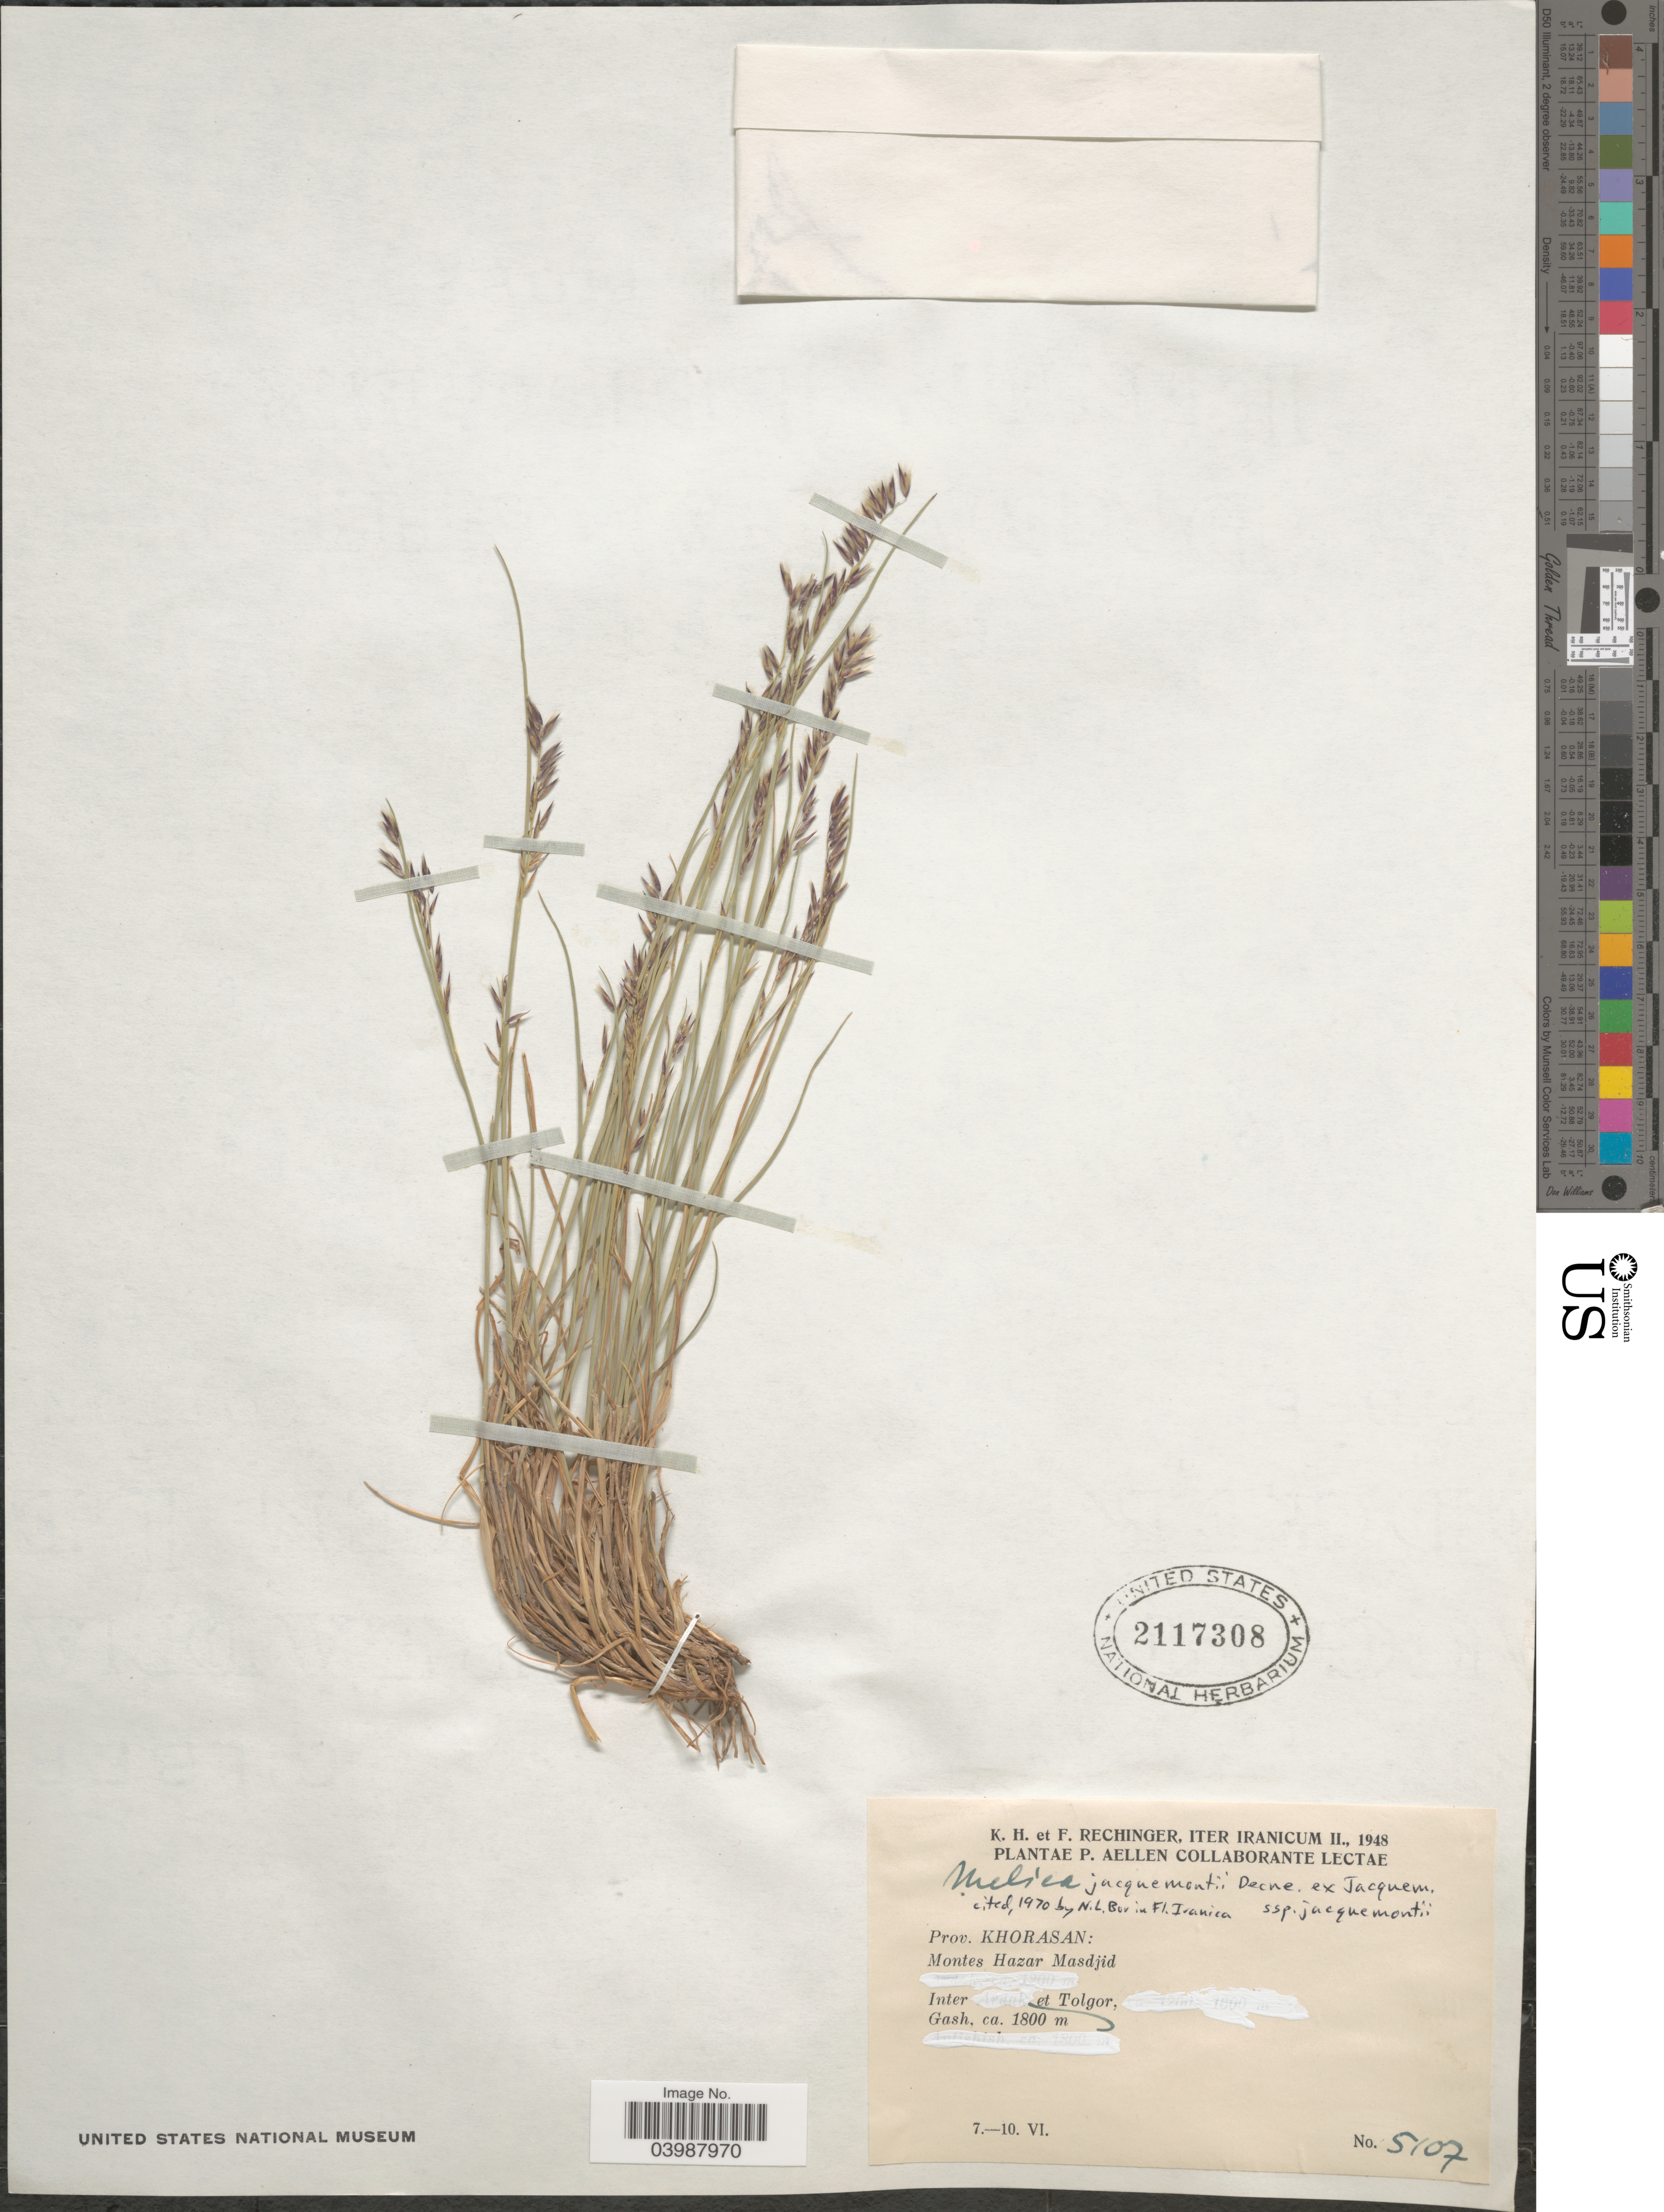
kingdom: Plantae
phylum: Tracheophyta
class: Liliopsida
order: Poales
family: Poaceae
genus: Melica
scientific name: Melica jacquemontii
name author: Decne.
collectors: K. H. Rechinger & F. Rechinger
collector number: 5107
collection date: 1948-06-07/1948-06-10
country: Iran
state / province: Khorasan [obsolete]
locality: Montes Hazar Masdjid. Inter et Tolgor, Gash.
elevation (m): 1800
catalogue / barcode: US 2117308